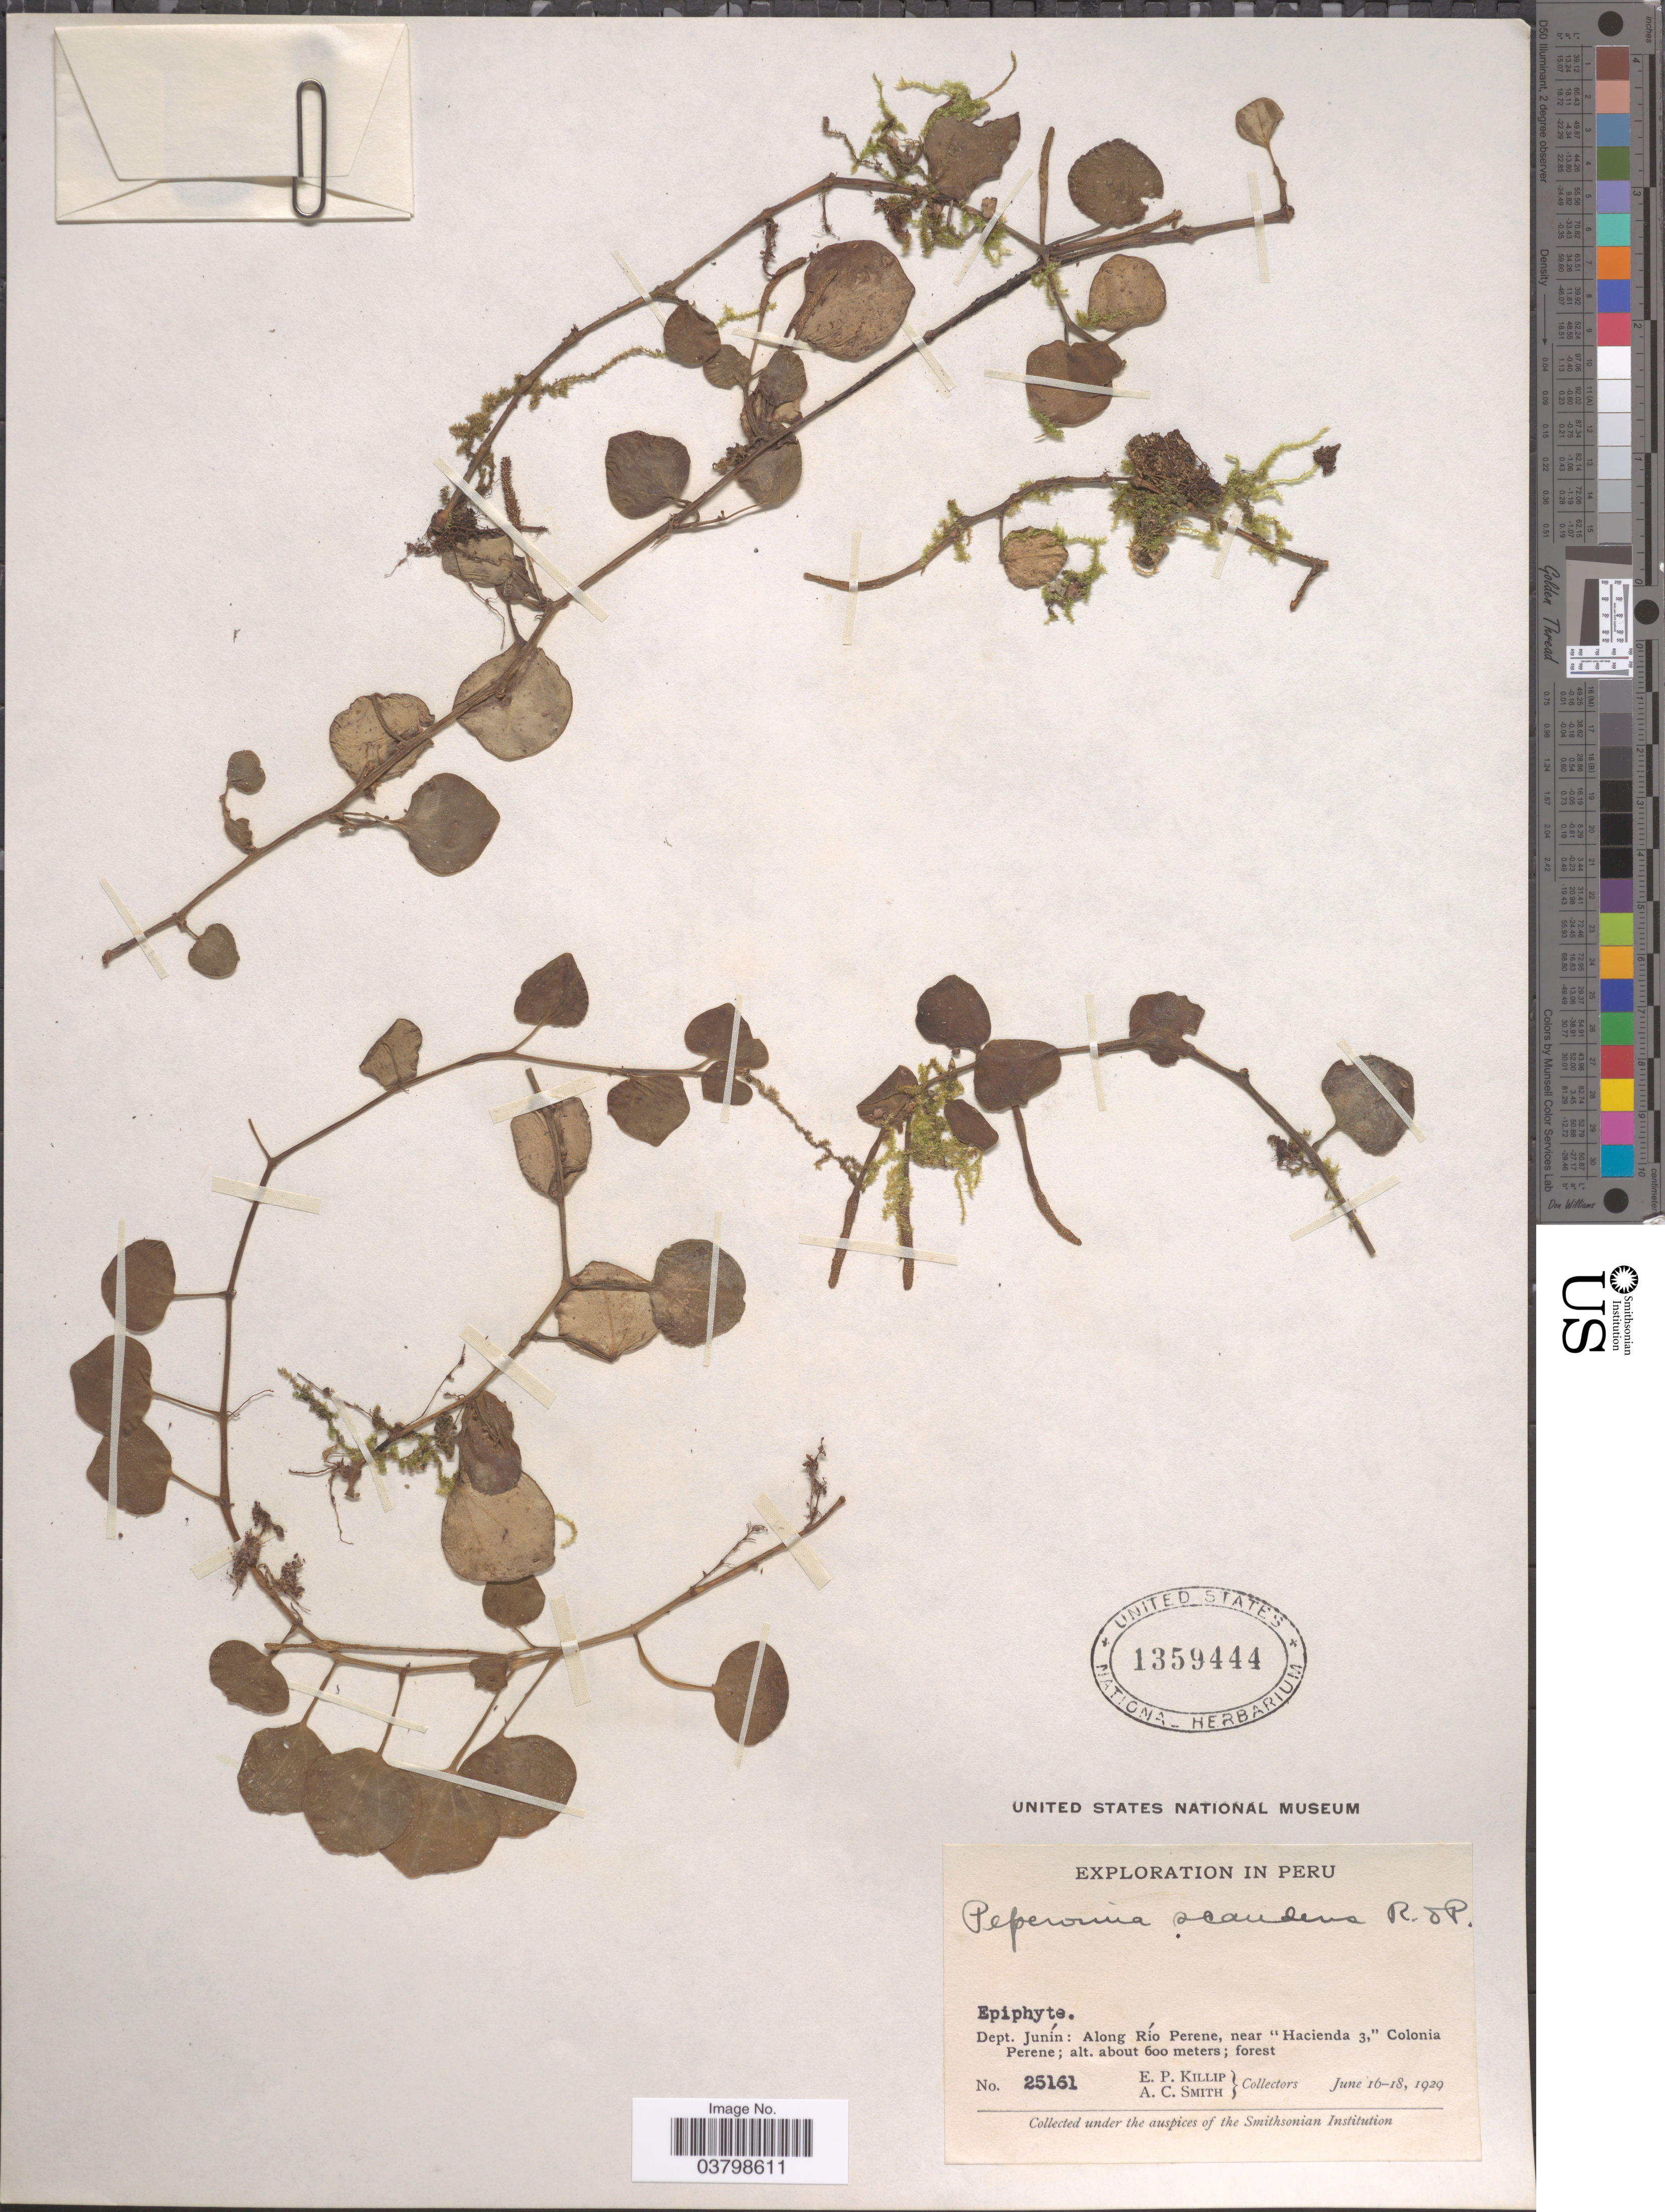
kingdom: Plantae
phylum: Tracheophyta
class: Magnoliopsida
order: Piperales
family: Piperaceae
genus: Peperomia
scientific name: Peperomia serpens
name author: (Sw.) Loudon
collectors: E. P. Killip & A. C. Smith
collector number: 25161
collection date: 1929-06-16/1929-06-18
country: Peru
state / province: Junín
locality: Dept. Junín: Along Río Perene, near "Hacienda 3," Colonia Perene.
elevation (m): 600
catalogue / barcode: US 1359444